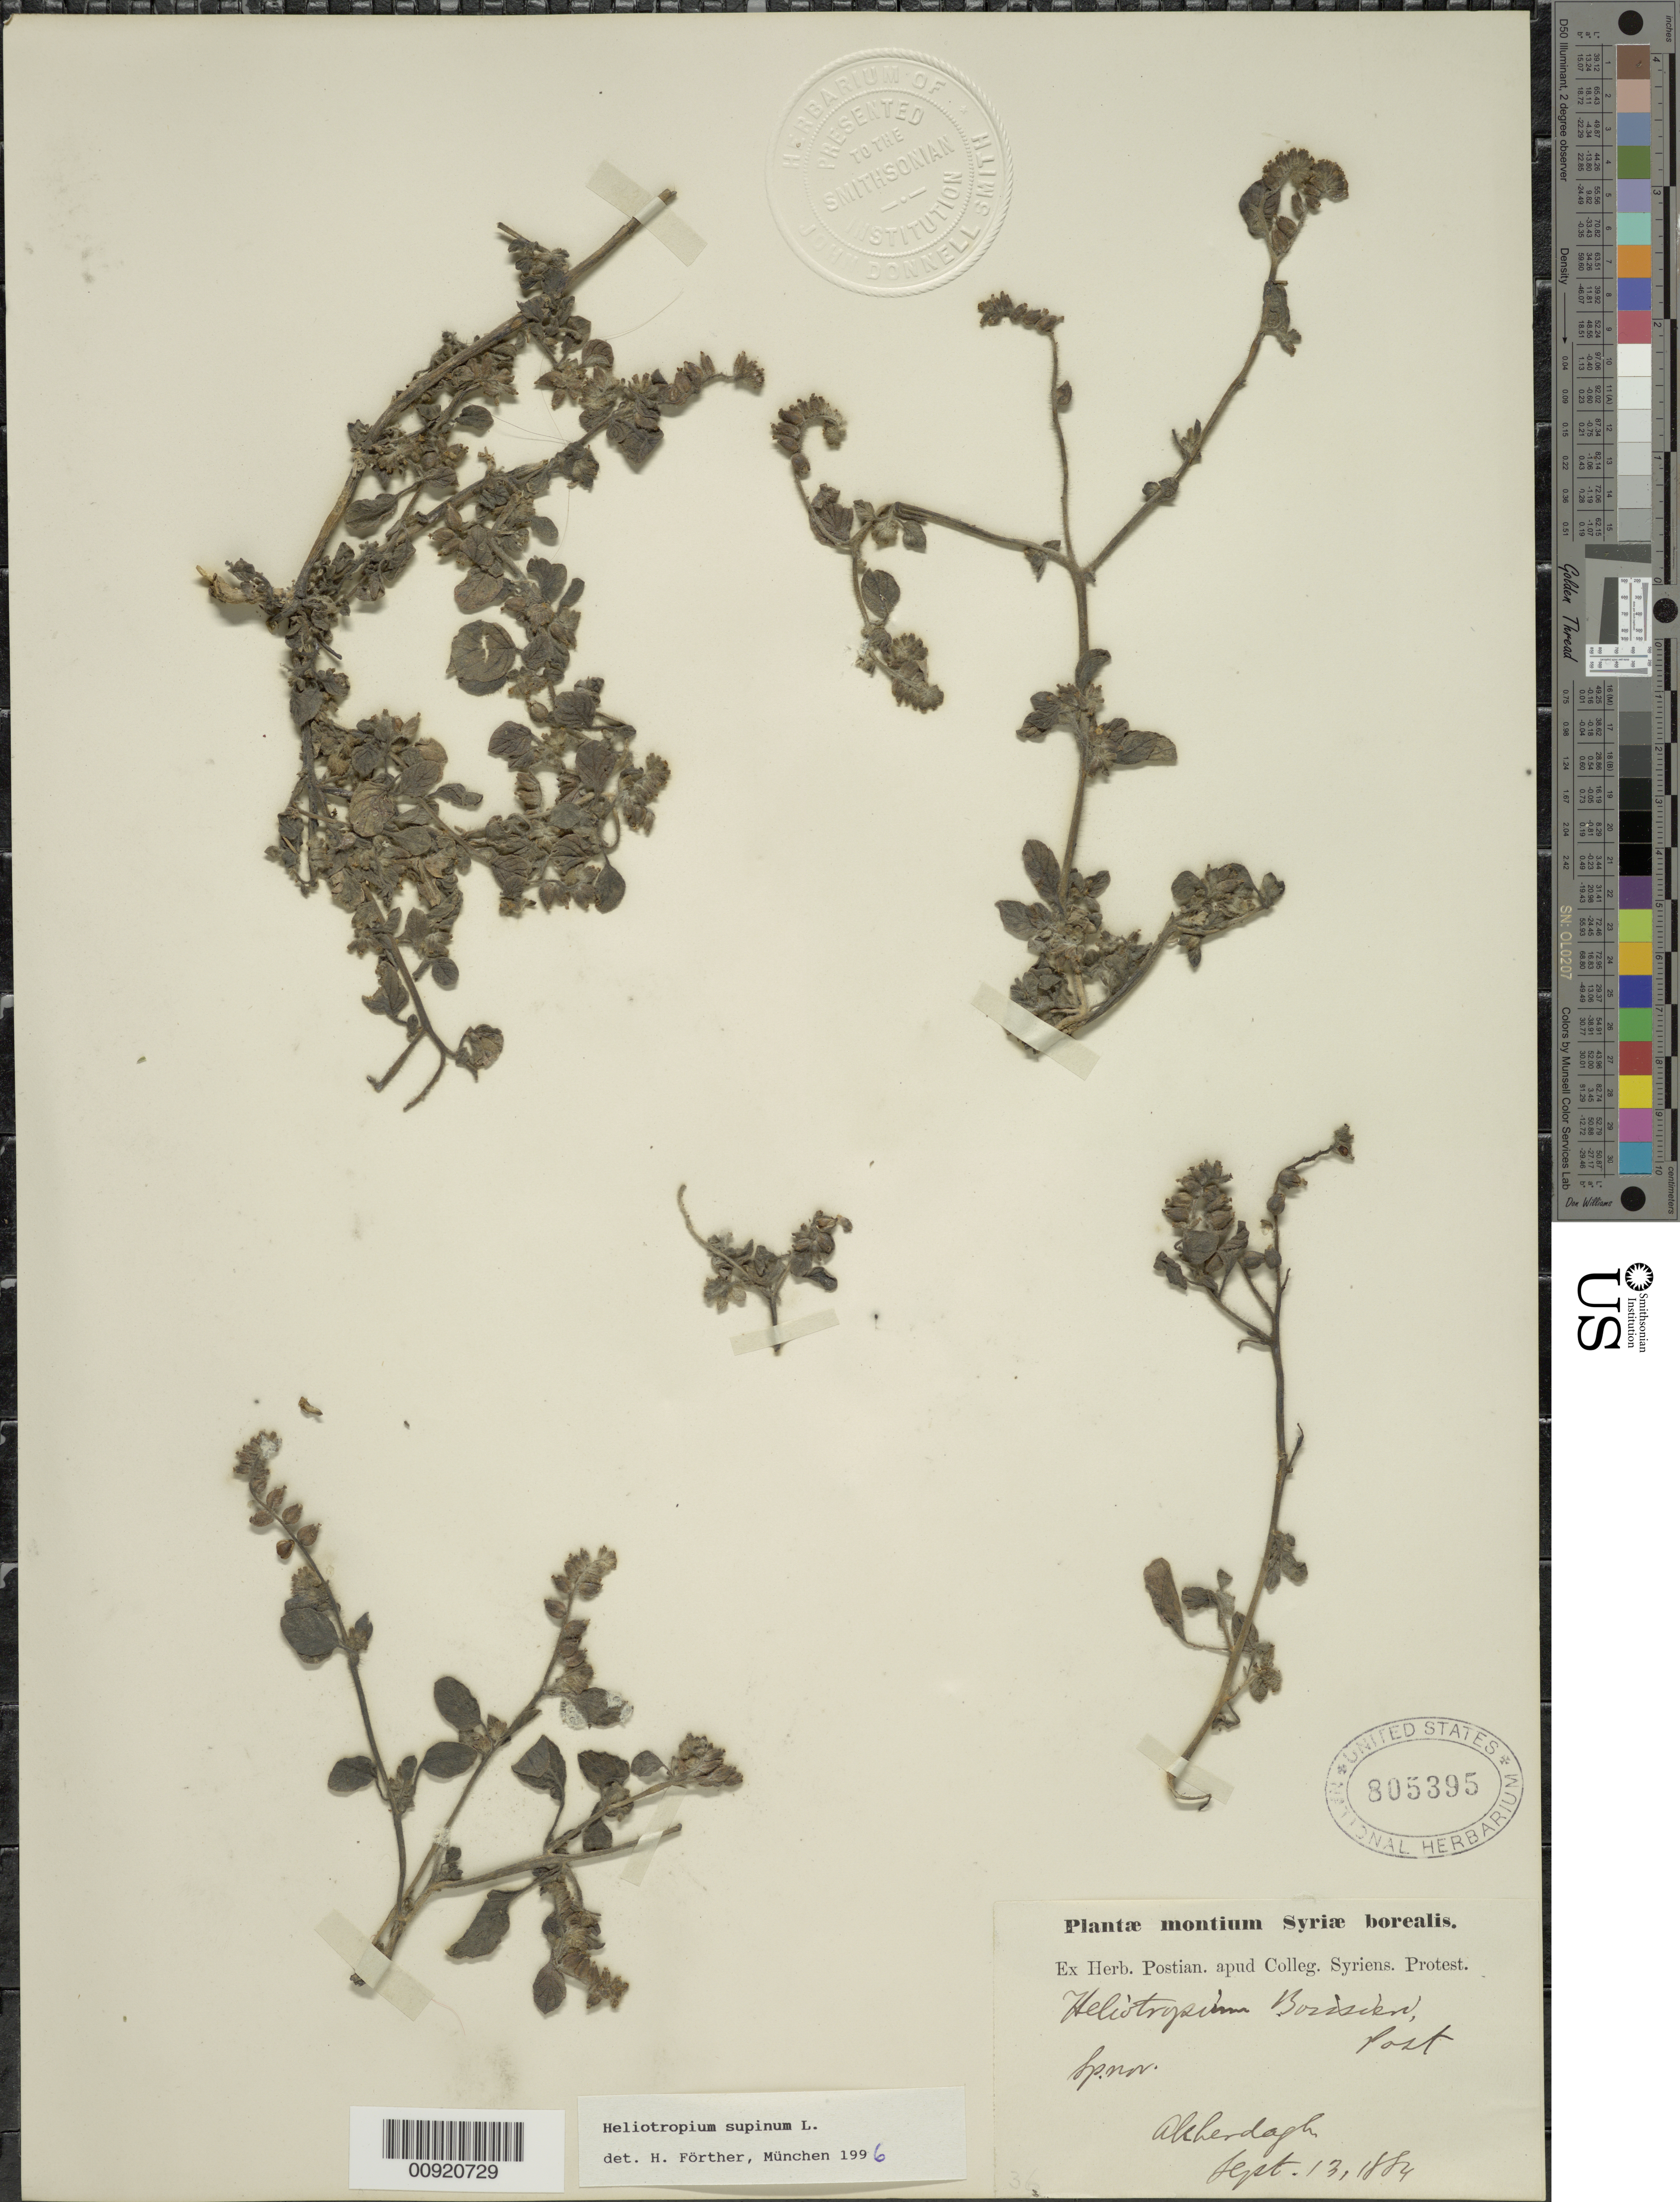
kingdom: Plantae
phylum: Tracheophyta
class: Magnoliopsida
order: Boraginales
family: Heliotropiaceae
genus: Heliotropium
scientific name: Heliotropium supinum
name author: L.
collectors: -. Postian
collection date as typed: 13 Sep 1884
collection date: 1884-09-13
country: Syria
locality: Alehendagh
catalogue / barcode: US 805395